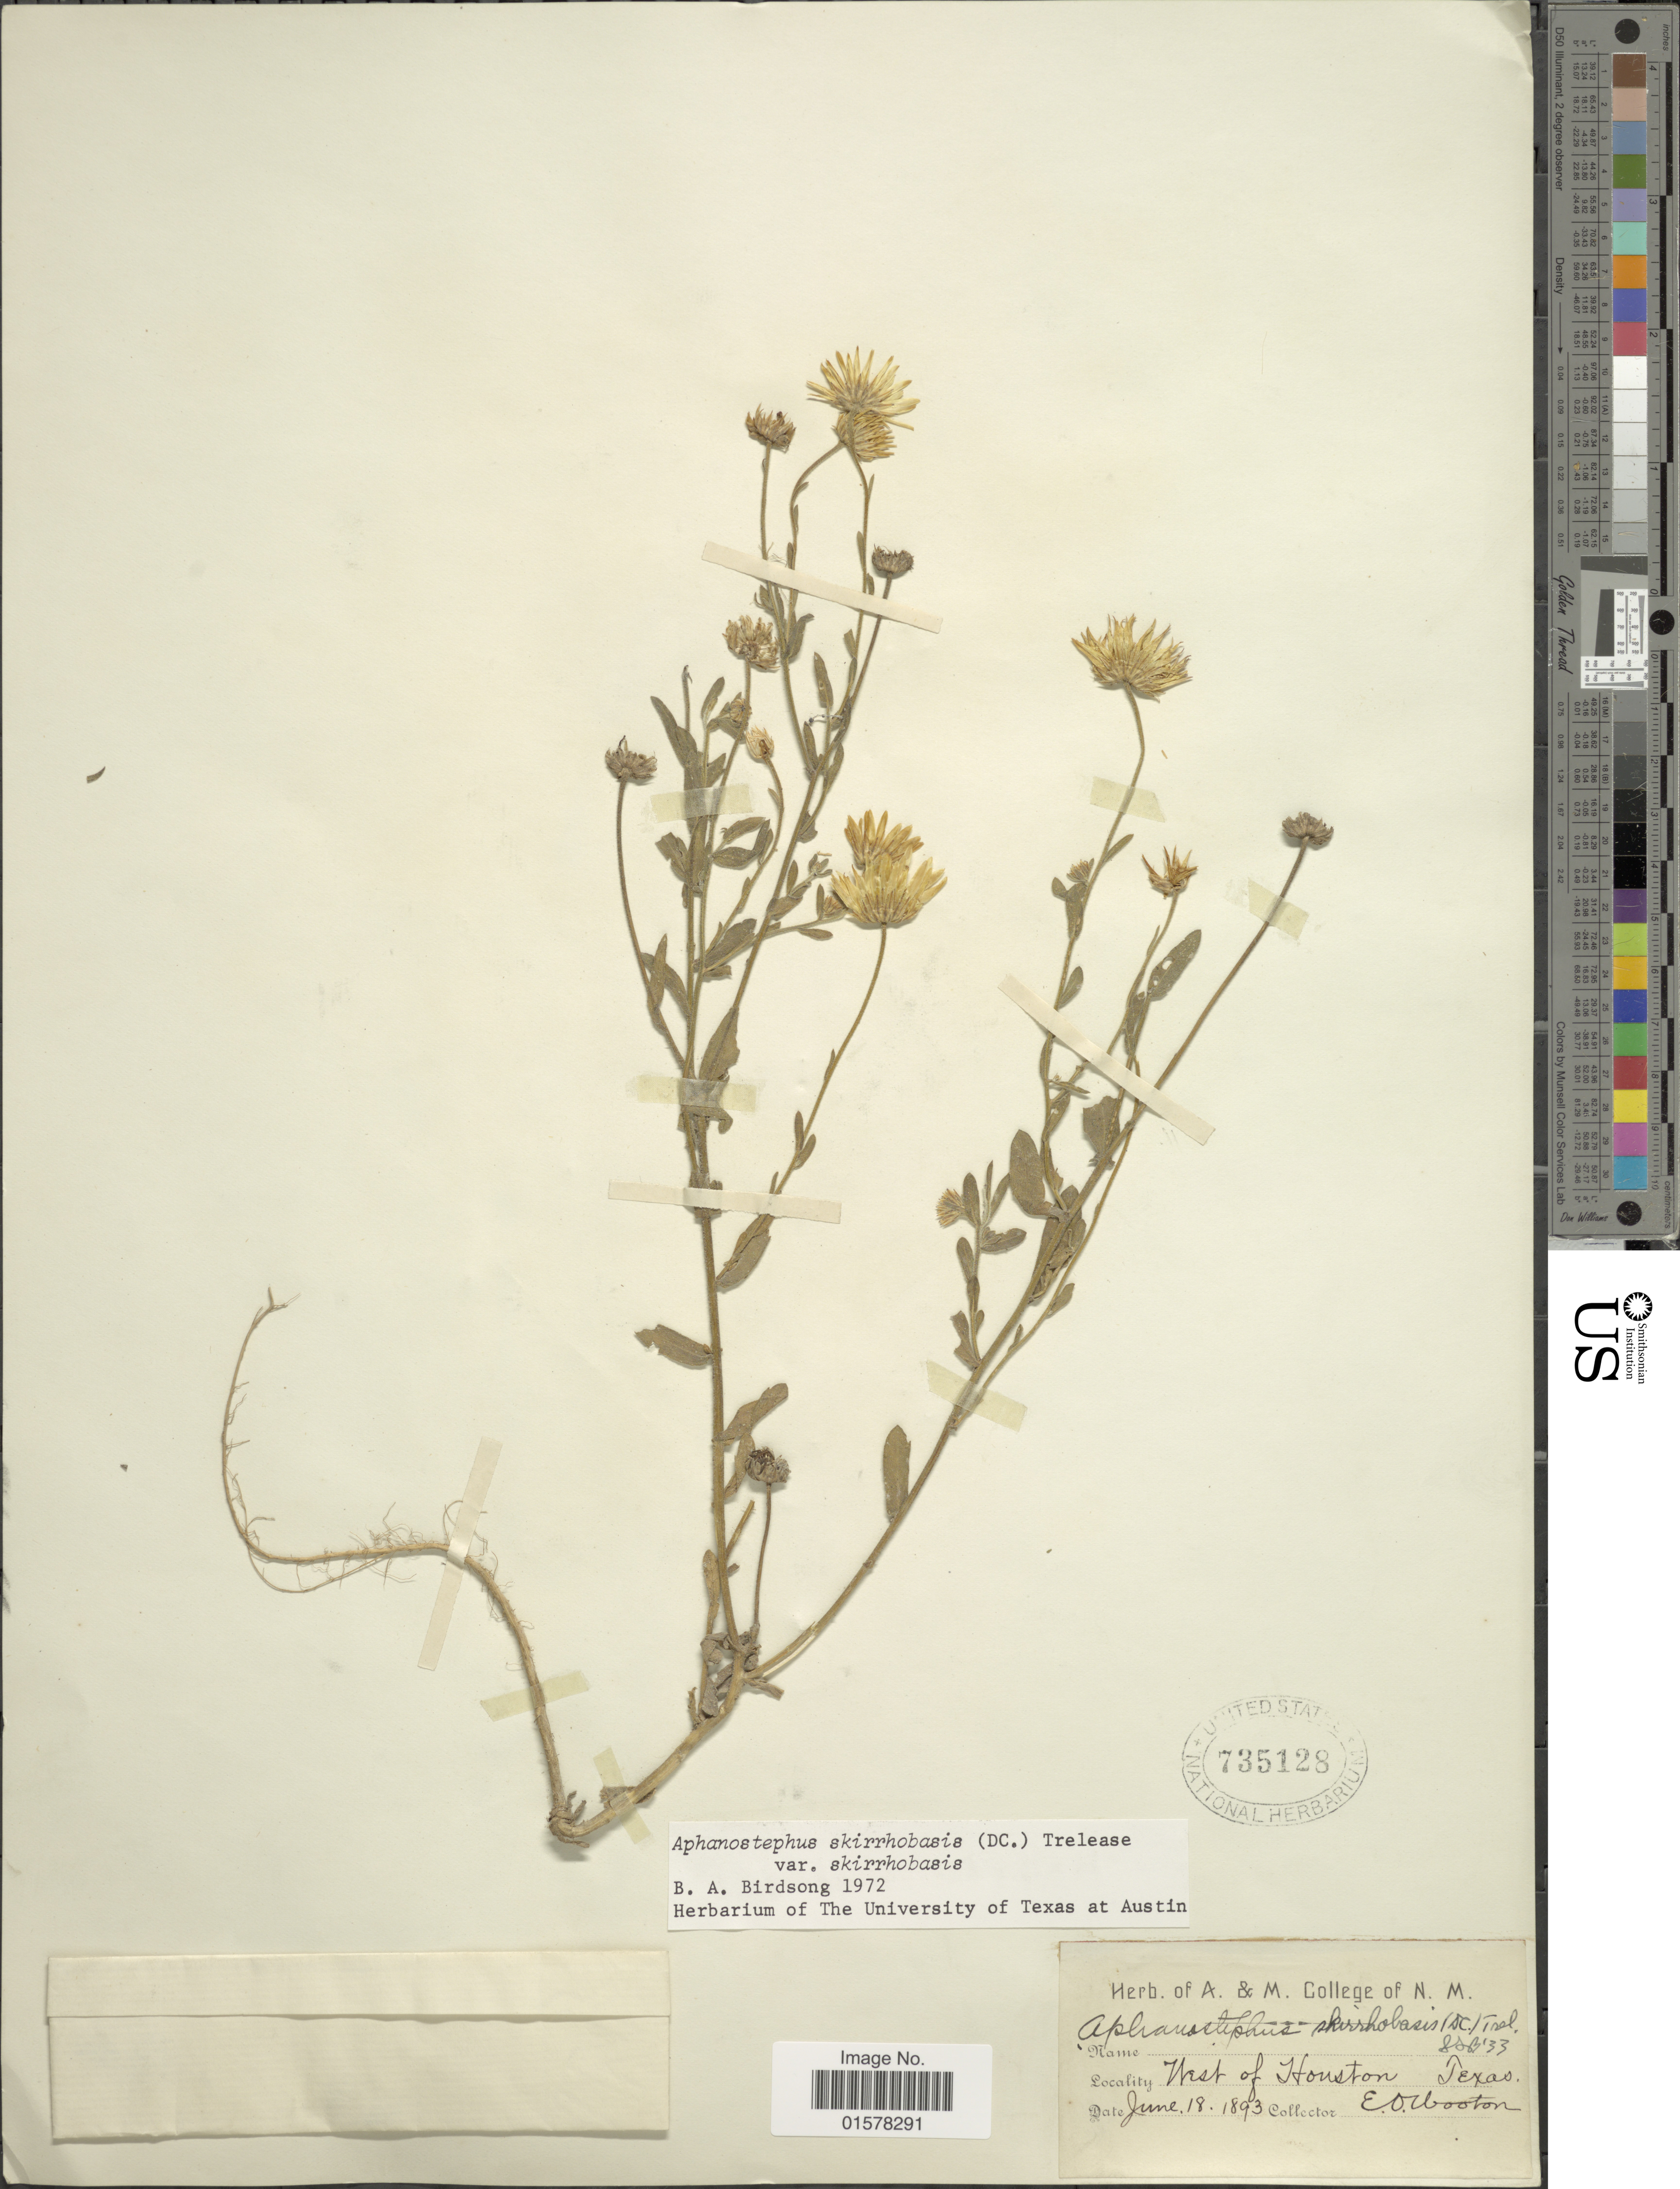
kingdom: Plantae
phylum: Tracheophyta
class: Magnoliopsida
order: Asterales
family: Asteraceae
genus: Aphanostephus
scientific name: Aphanostephus skirrhobasis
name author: (DC.) Trel. ex Coville & Branner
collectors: E. O. Wooton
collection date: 1893-06-18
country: United States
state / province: Texas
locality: West of Houston, Texas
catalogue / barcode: US 735128